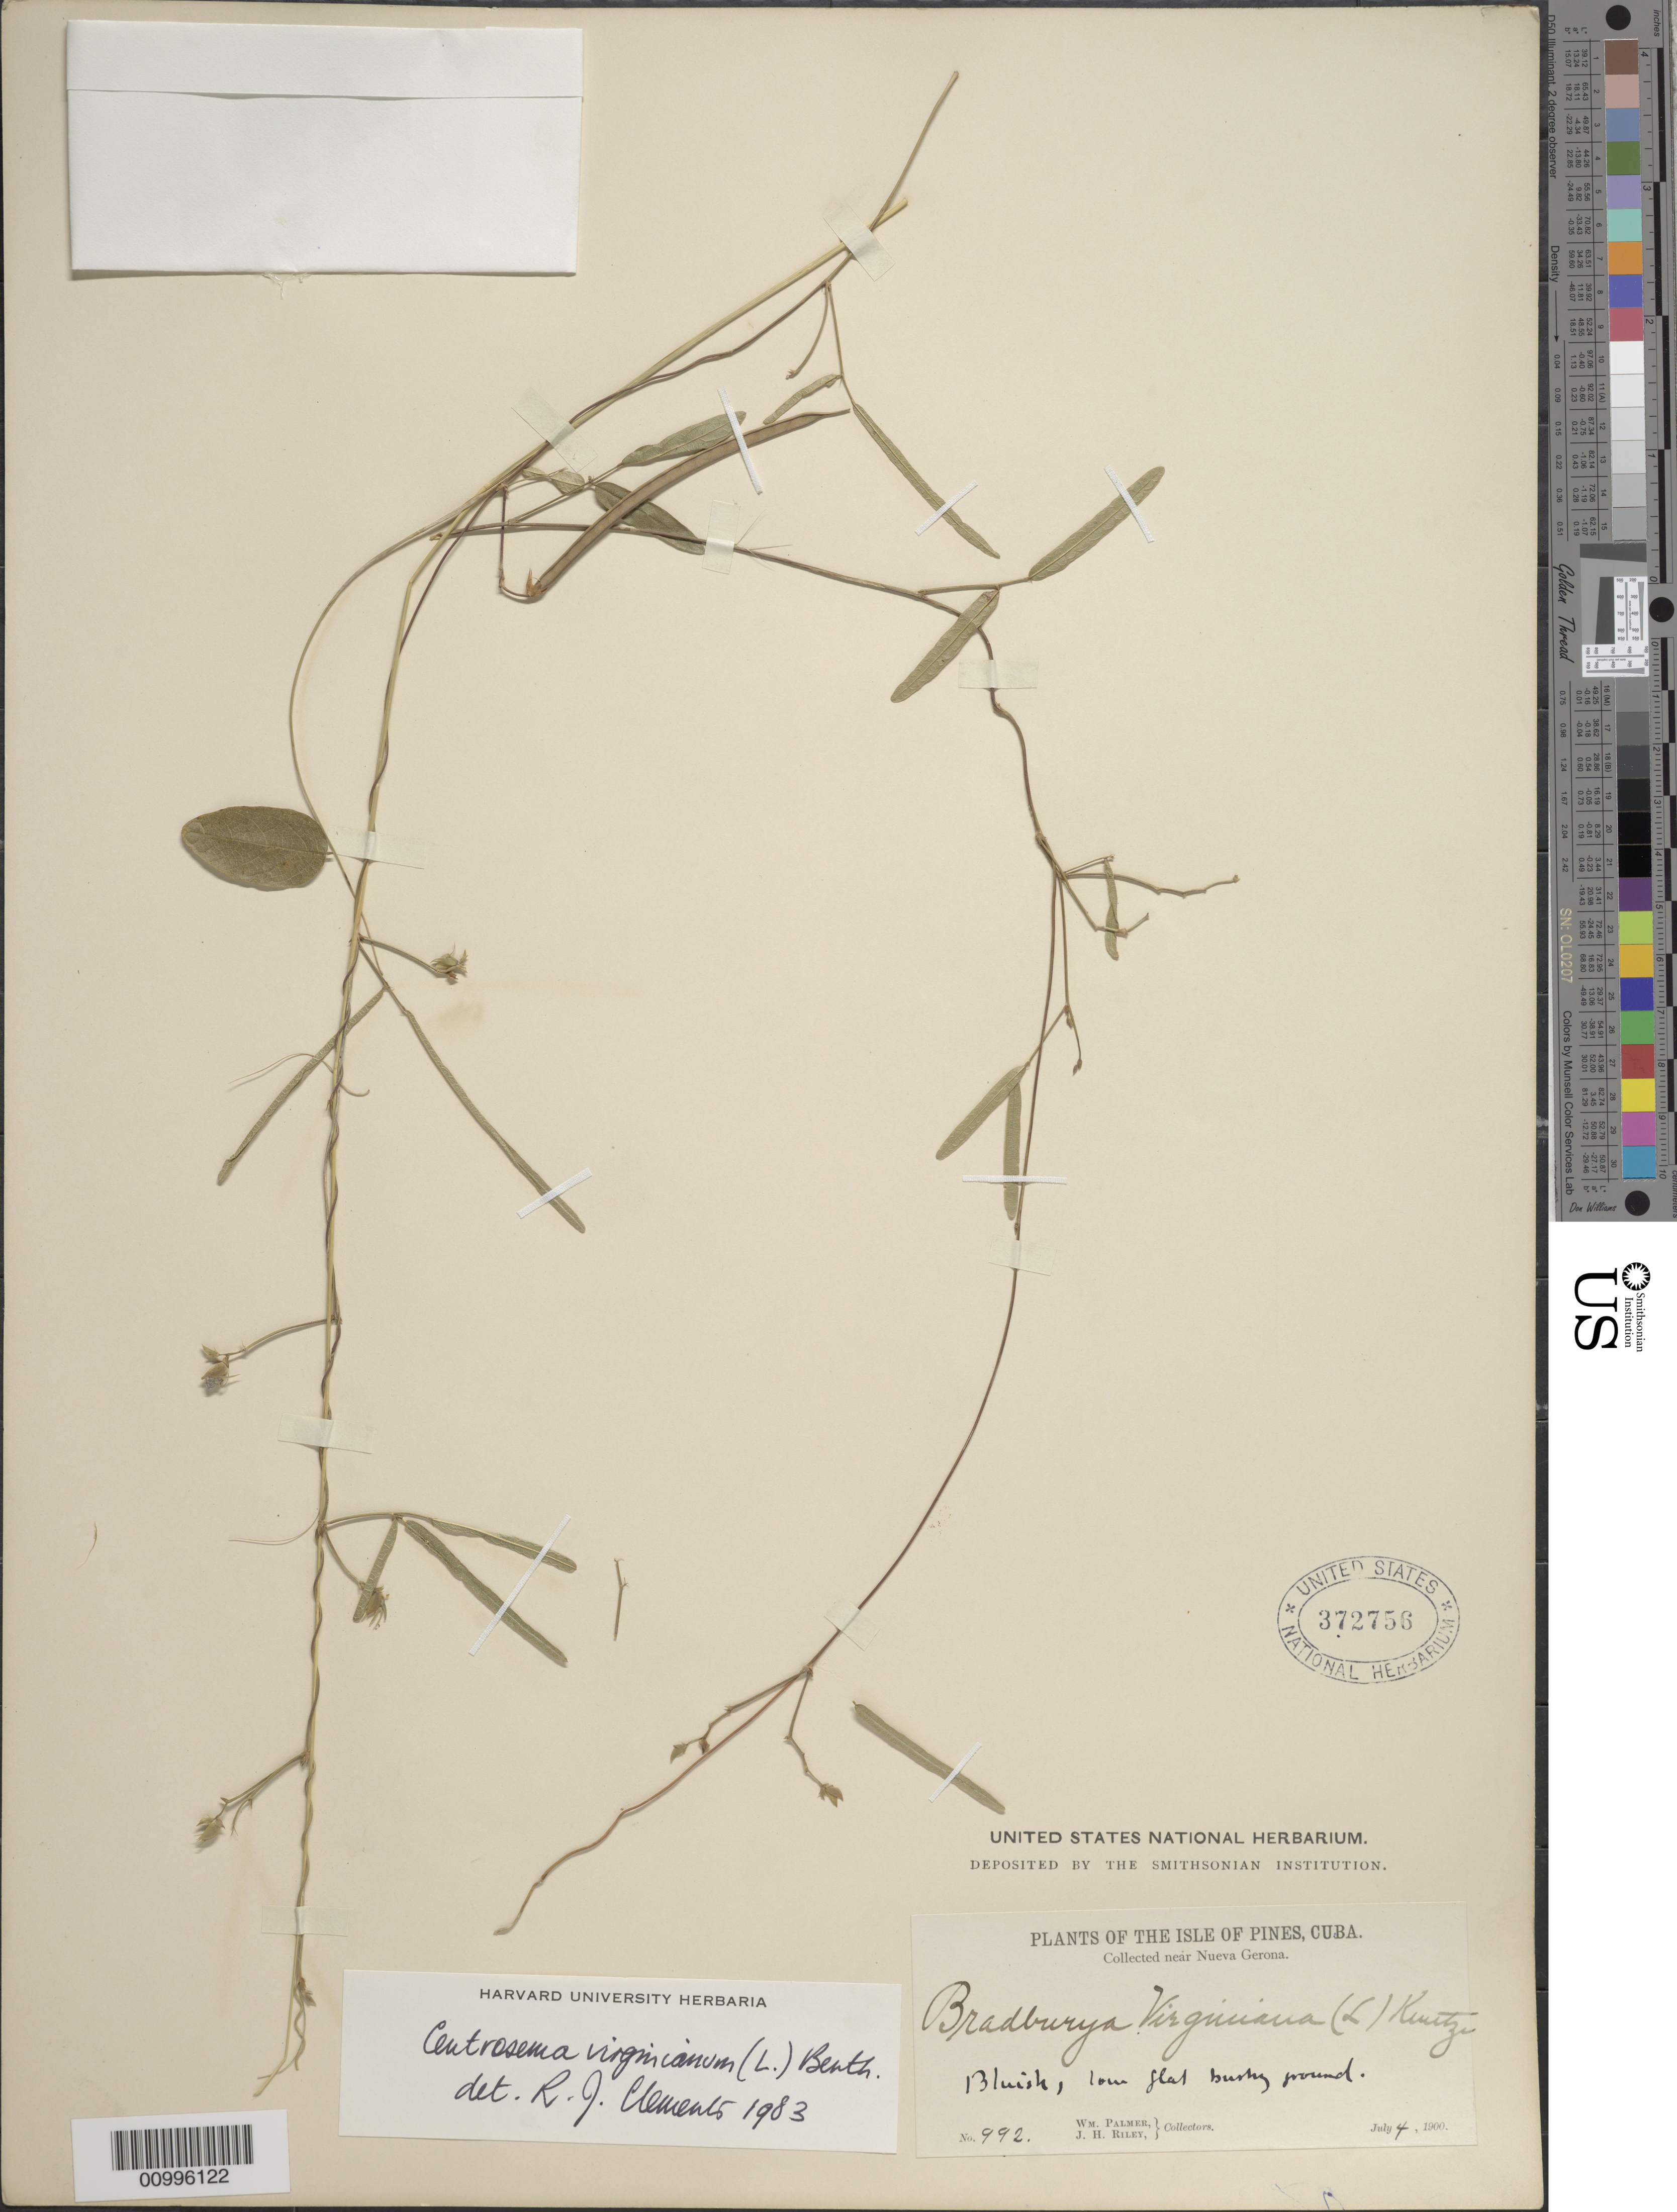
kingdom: Plantae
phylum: Tracheophyta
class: Magnoliopsida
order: Fabales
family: Fabaceae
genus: Centrosema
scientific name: Centrosema virginianum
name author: (L.) Benth.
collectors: W. Palmer & J. H. Riley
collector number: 992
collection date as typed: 04 Jul 1900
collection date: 1900-07-04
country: Cuba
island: Isla de la Juventud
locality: Isle of Pines, Near Nueva Gerona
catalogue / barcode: US 372756